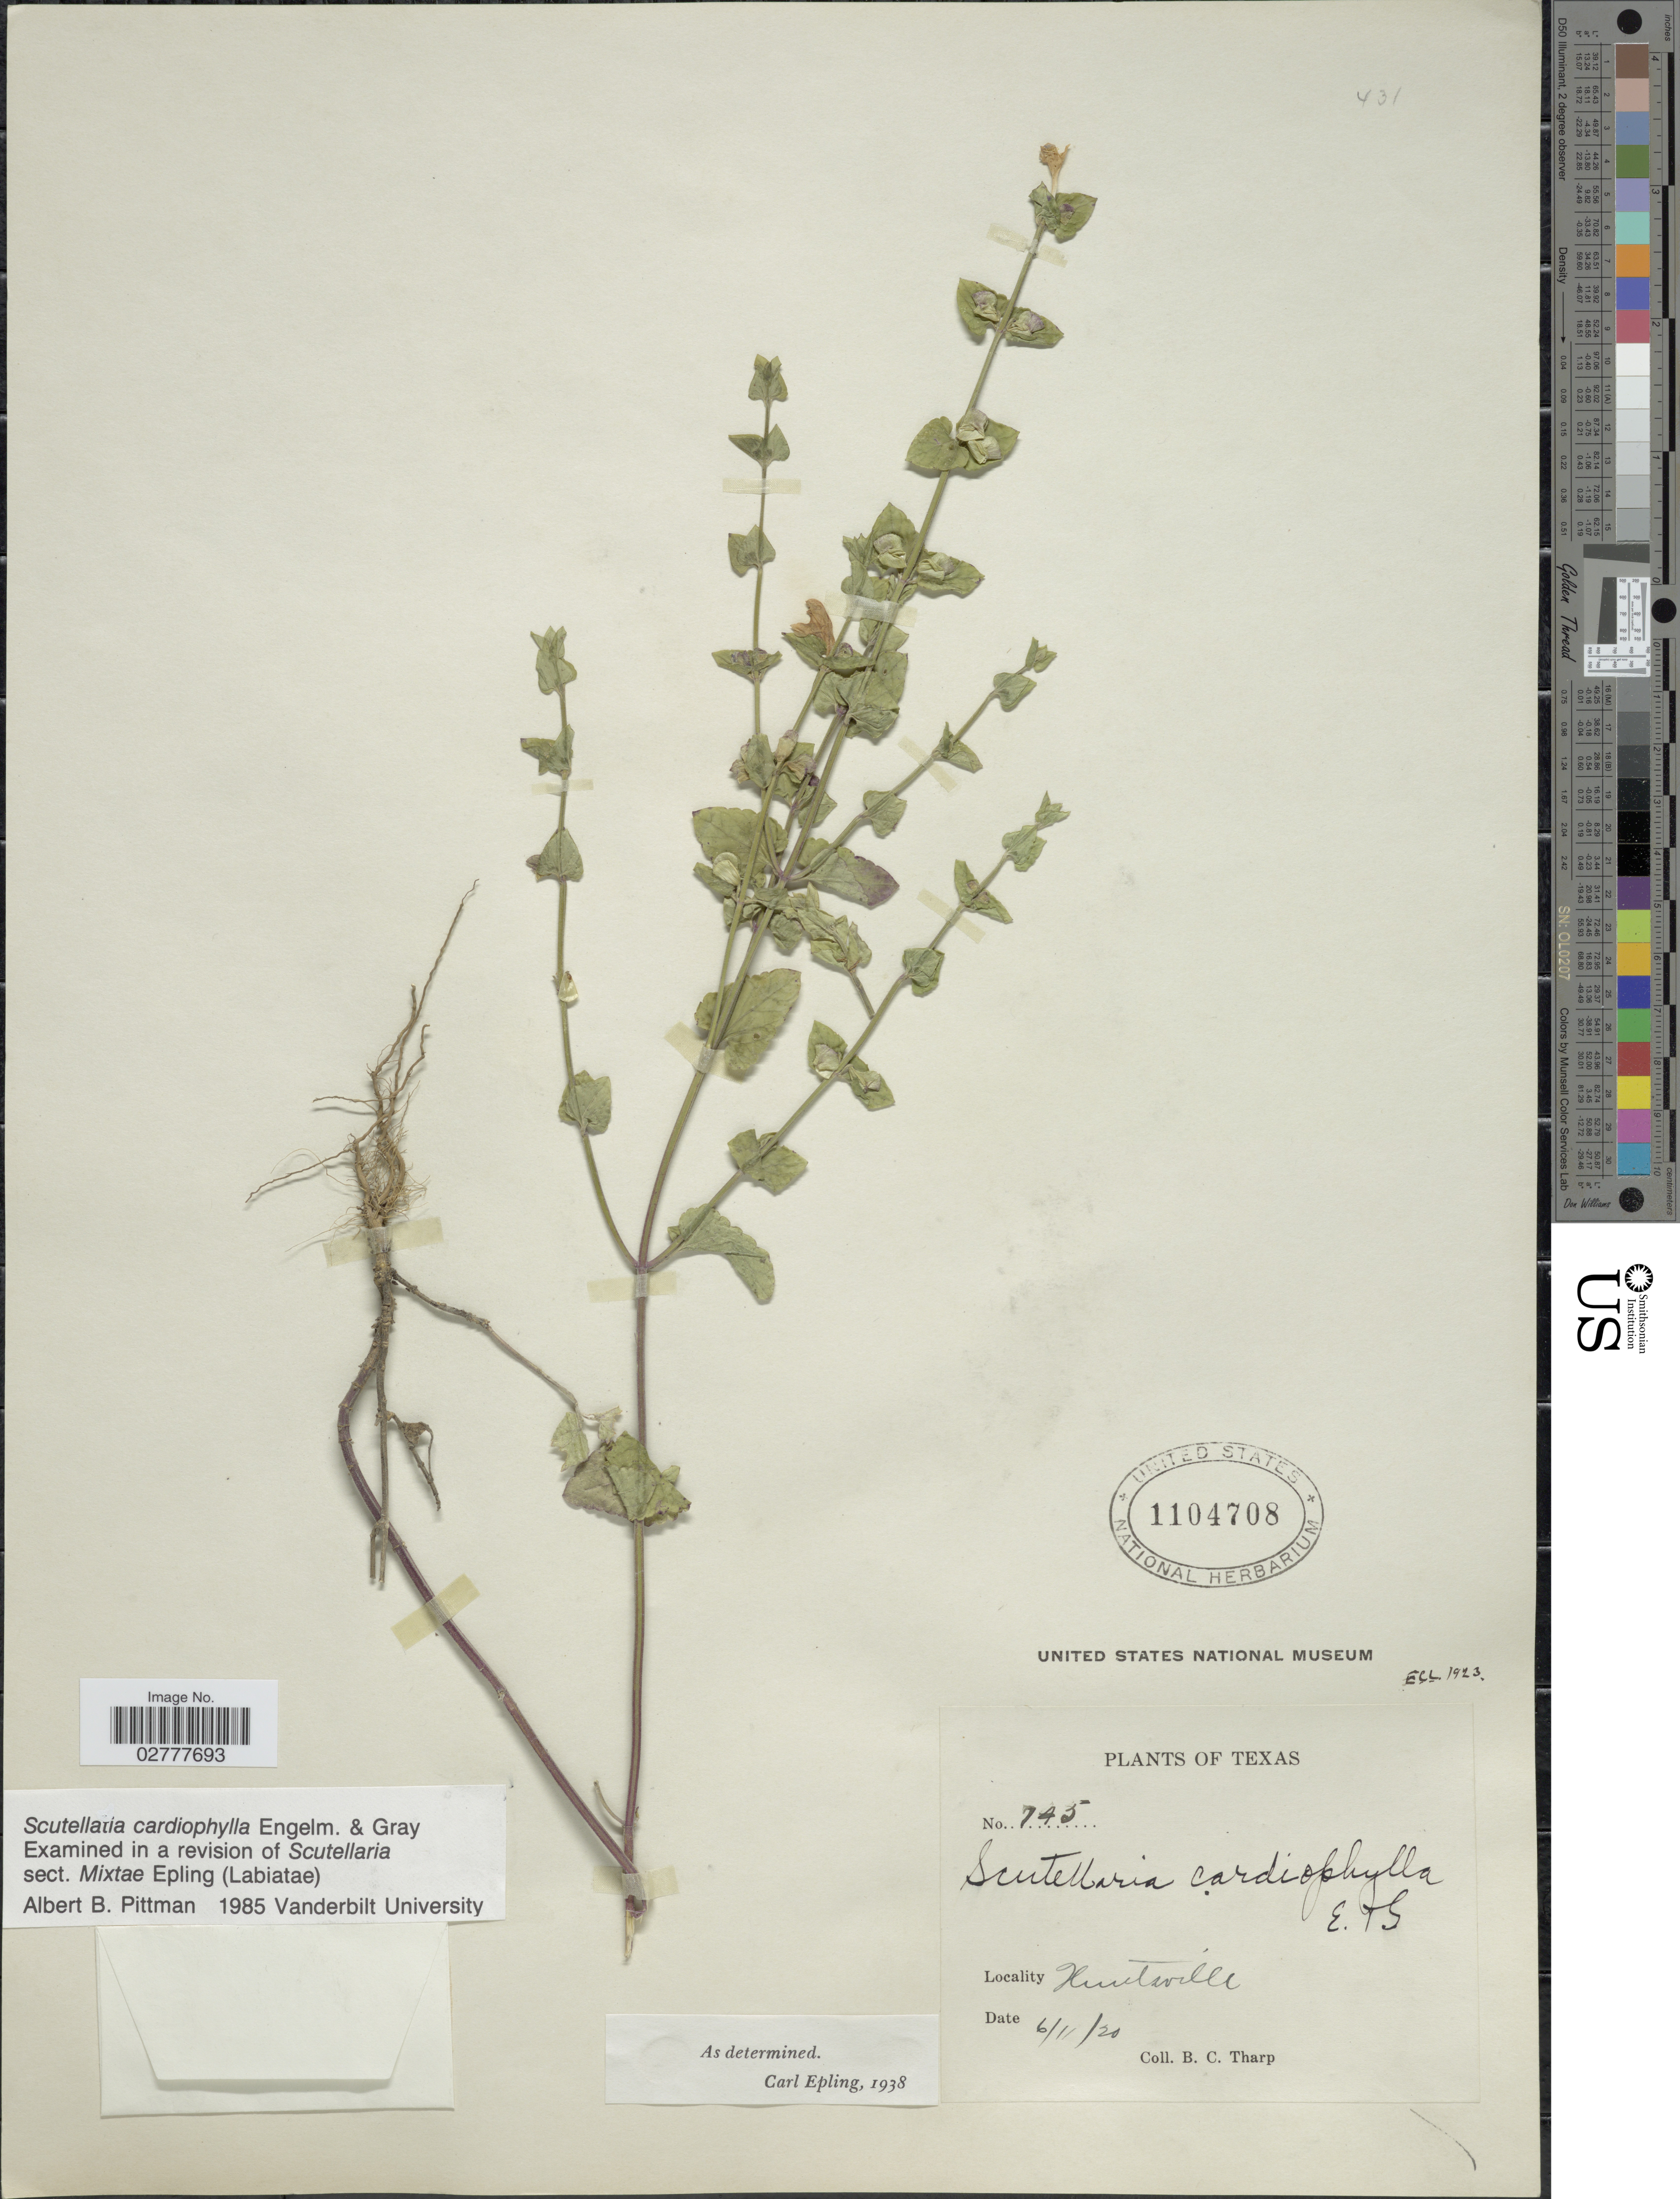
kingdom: Plantae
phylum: Tracheophyta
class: Magnoliopsida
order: Lamiales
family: Lamiaceae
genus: Scutellaria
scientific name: Scutellaria cardiophylla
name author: Engelm. & A. Gray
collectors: B. C. Tharp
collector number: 745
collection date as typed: Transcribed d/m/y: 11/6/20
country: United States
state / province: Texas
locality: Huntsville.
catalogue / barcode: US 1104708